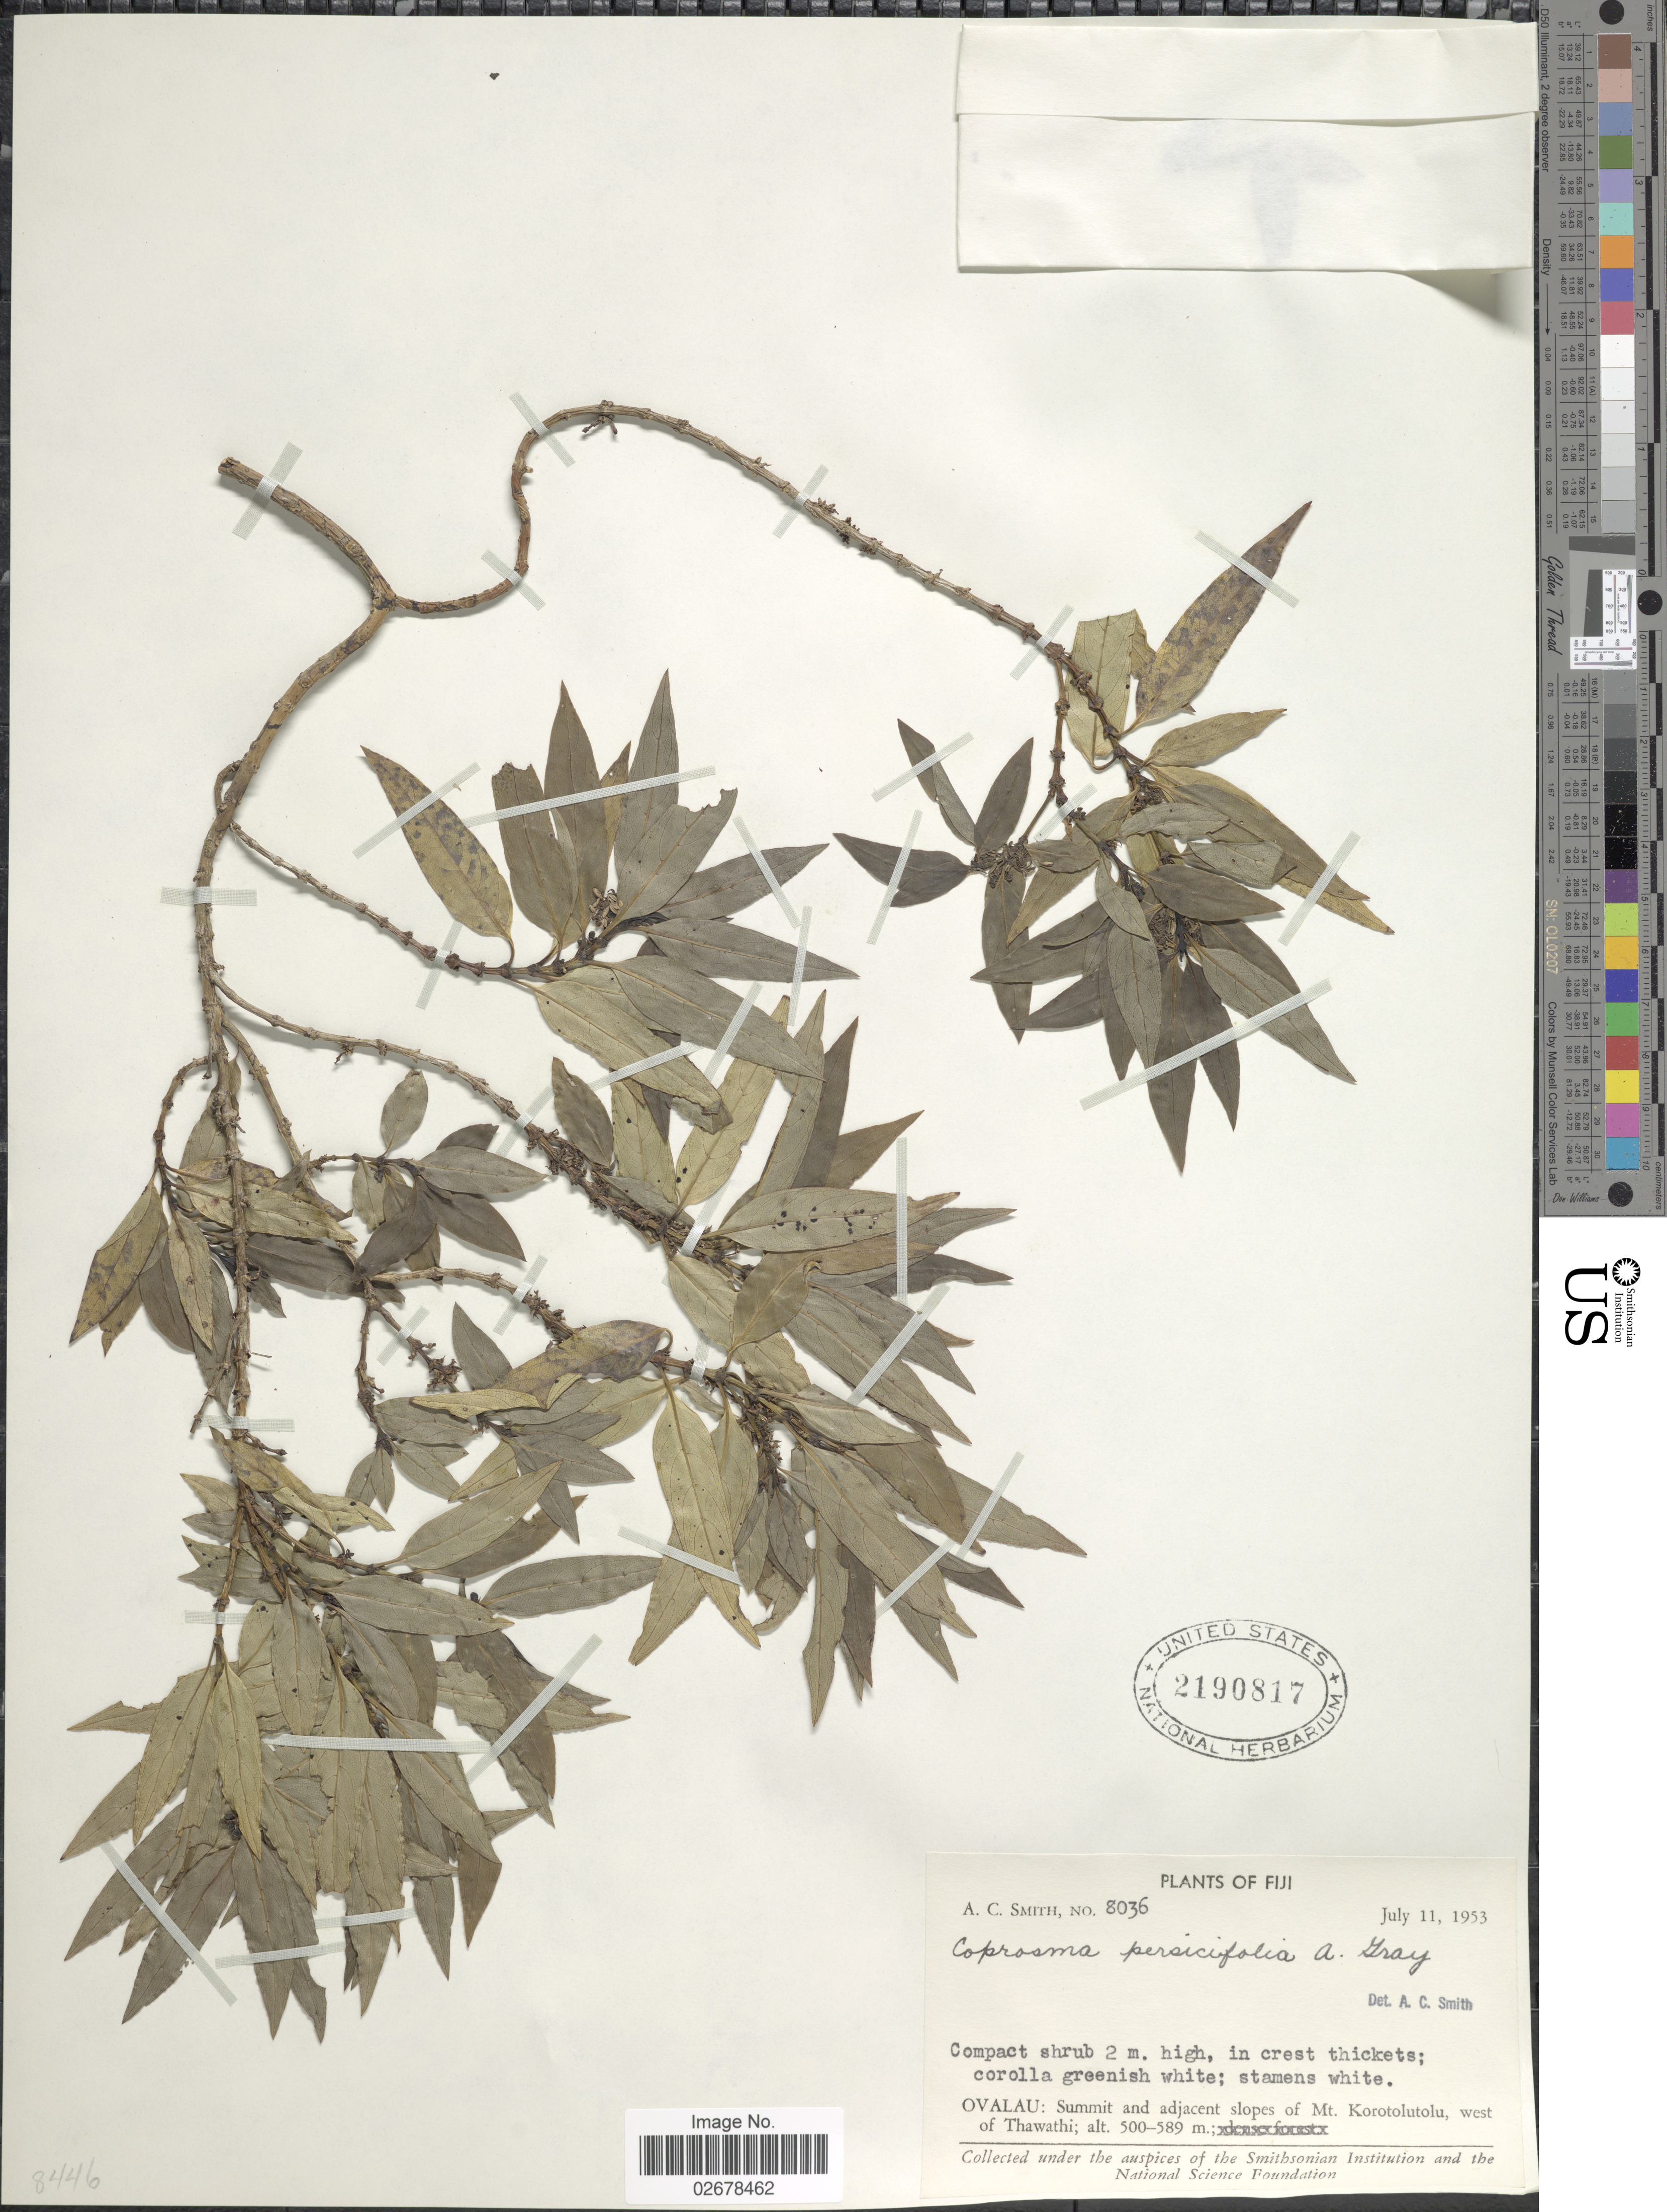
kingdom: Plantae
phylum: Tracheophyta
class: Magnoliopsida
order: Gentianales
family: Rubiaceae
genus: Coprosma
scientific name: Coprosma persicifolia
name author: A. Gray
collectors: A. C. Smith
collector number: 8036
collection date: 1953-07-11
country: Fiji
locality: Ovalau: Summit and adjacent slopes of Mt. Korotolutolu, west of Thawathi.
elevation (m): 500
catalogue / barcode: US 2190817